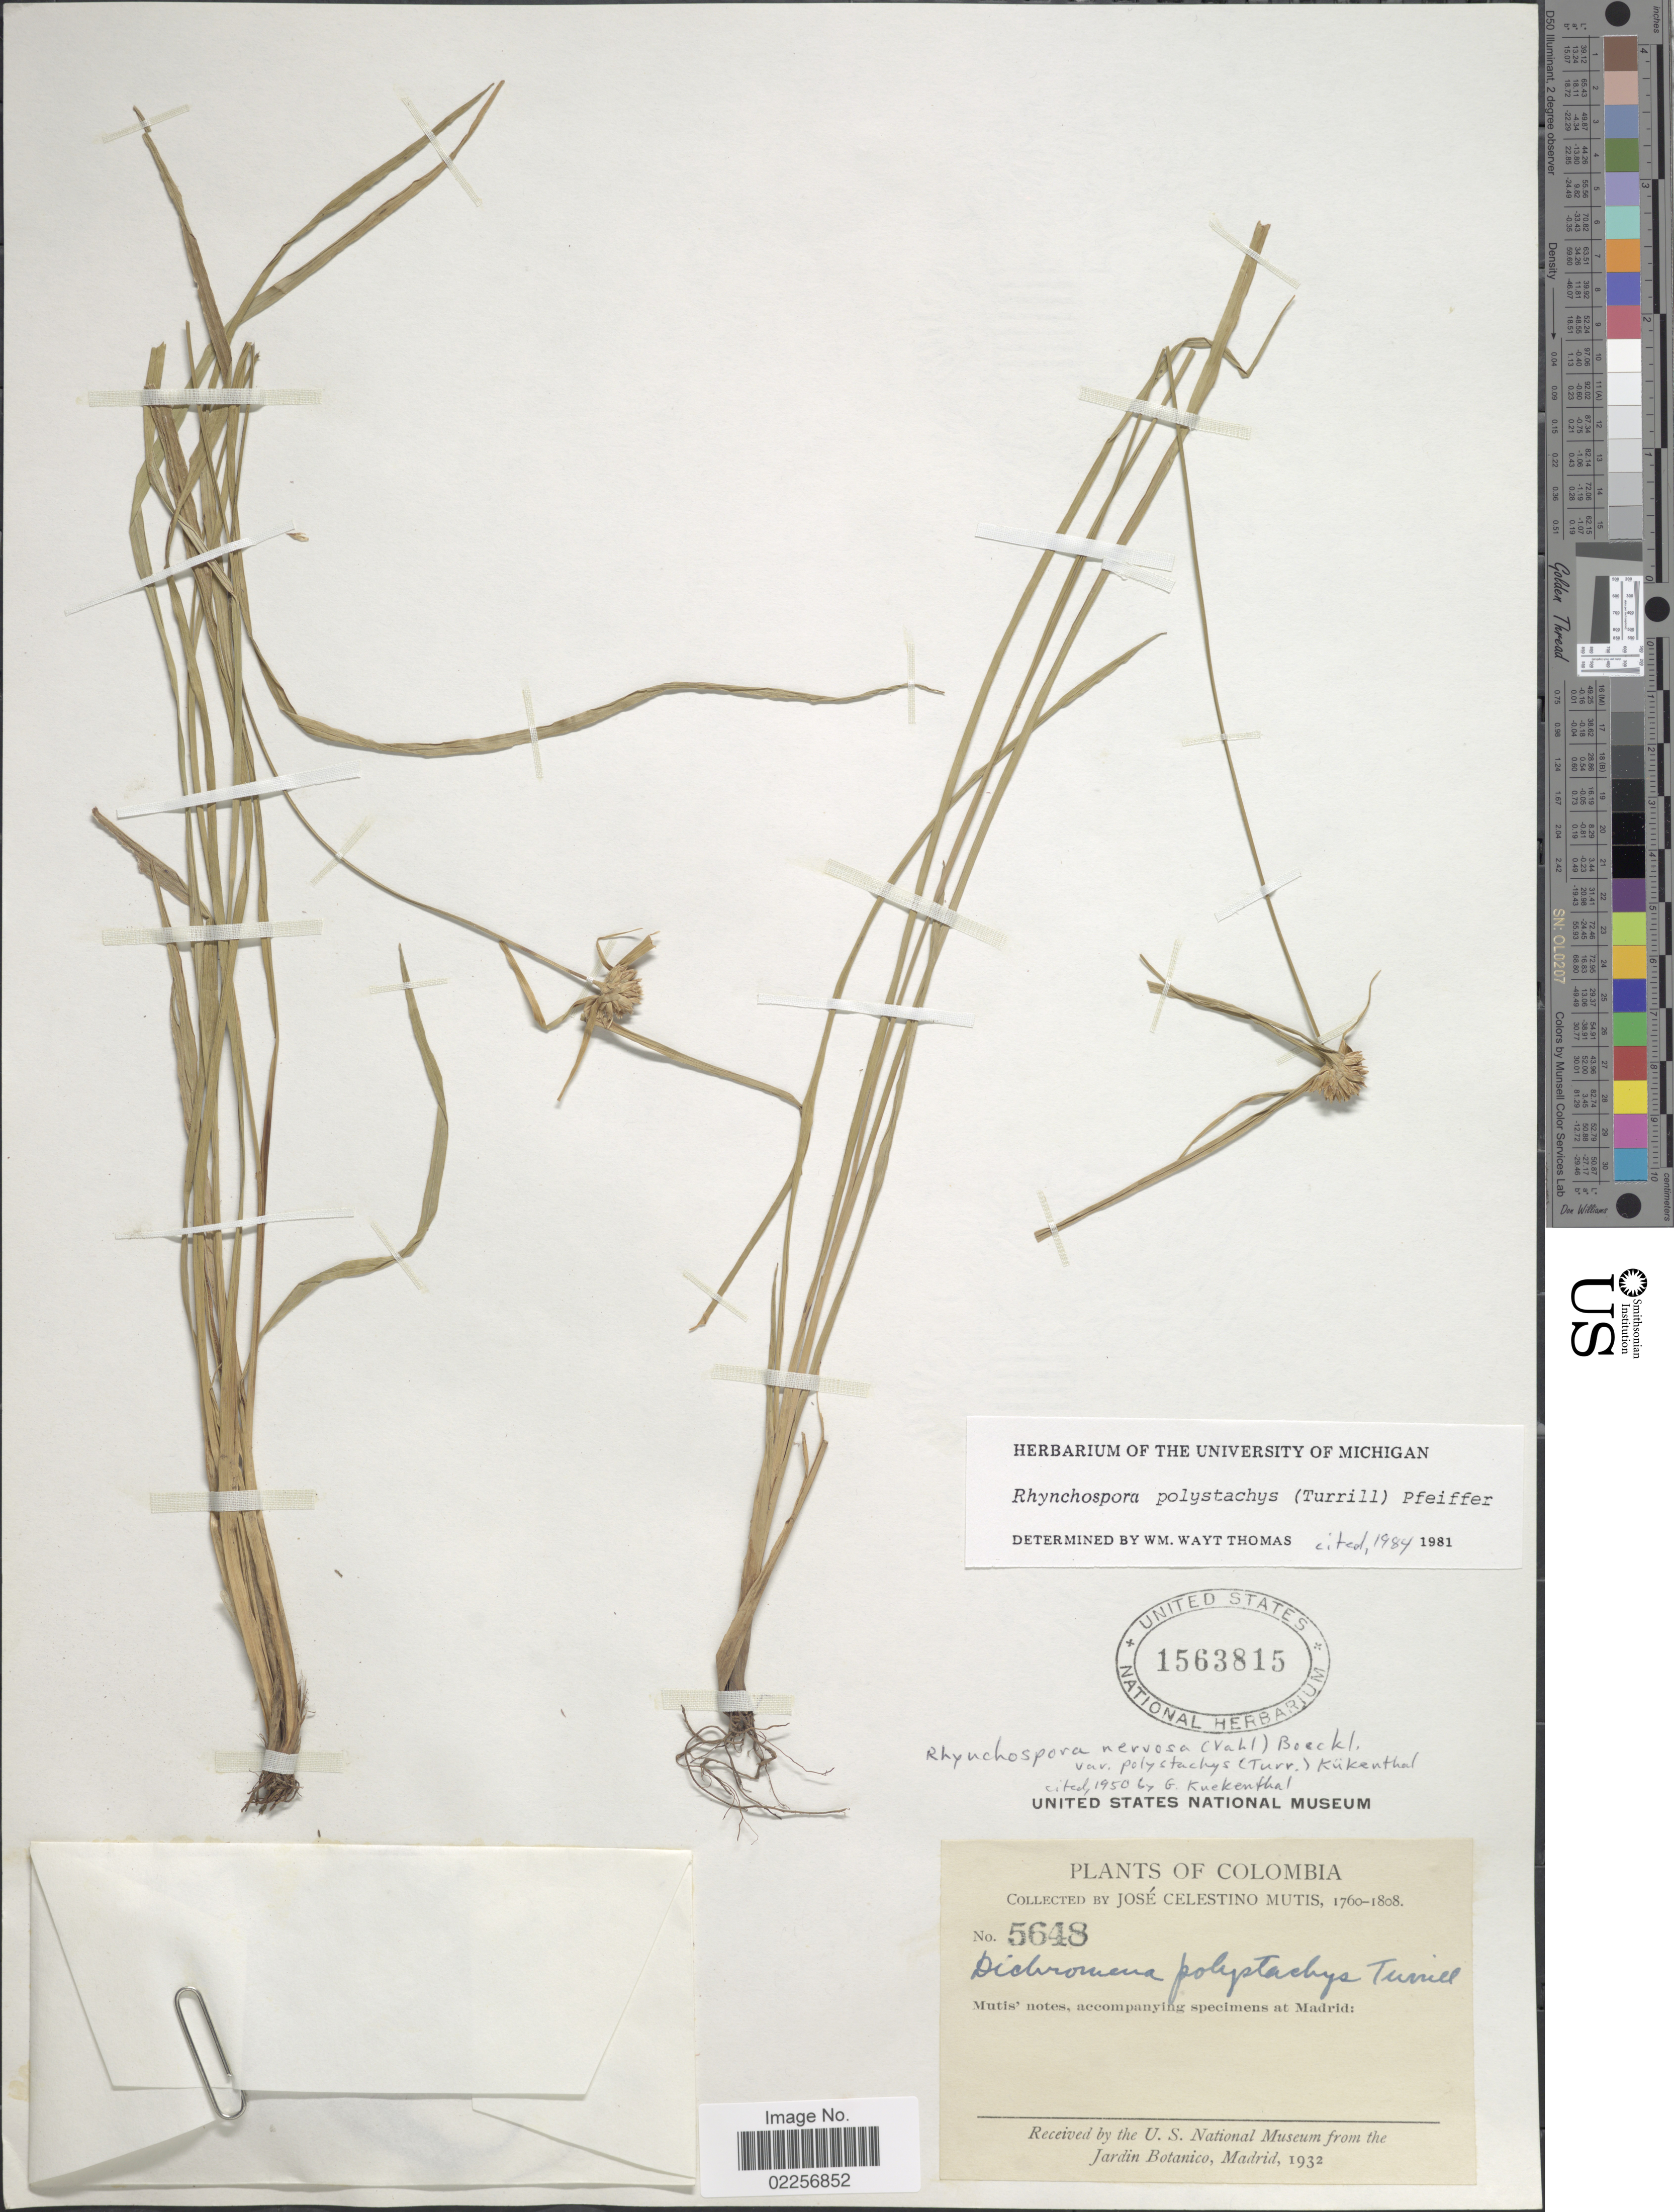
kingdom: Plantae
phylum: Tracheophyta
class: Liliopsida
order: Poales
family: Cyperaceae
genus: Rhynchospora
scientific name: Rhynchospora polystachys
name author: (Turrill) H. Pfeiff.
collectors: J. C. B. Mutis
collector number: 5648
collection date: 1760/1808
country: Colombia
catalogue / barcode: US 1563815